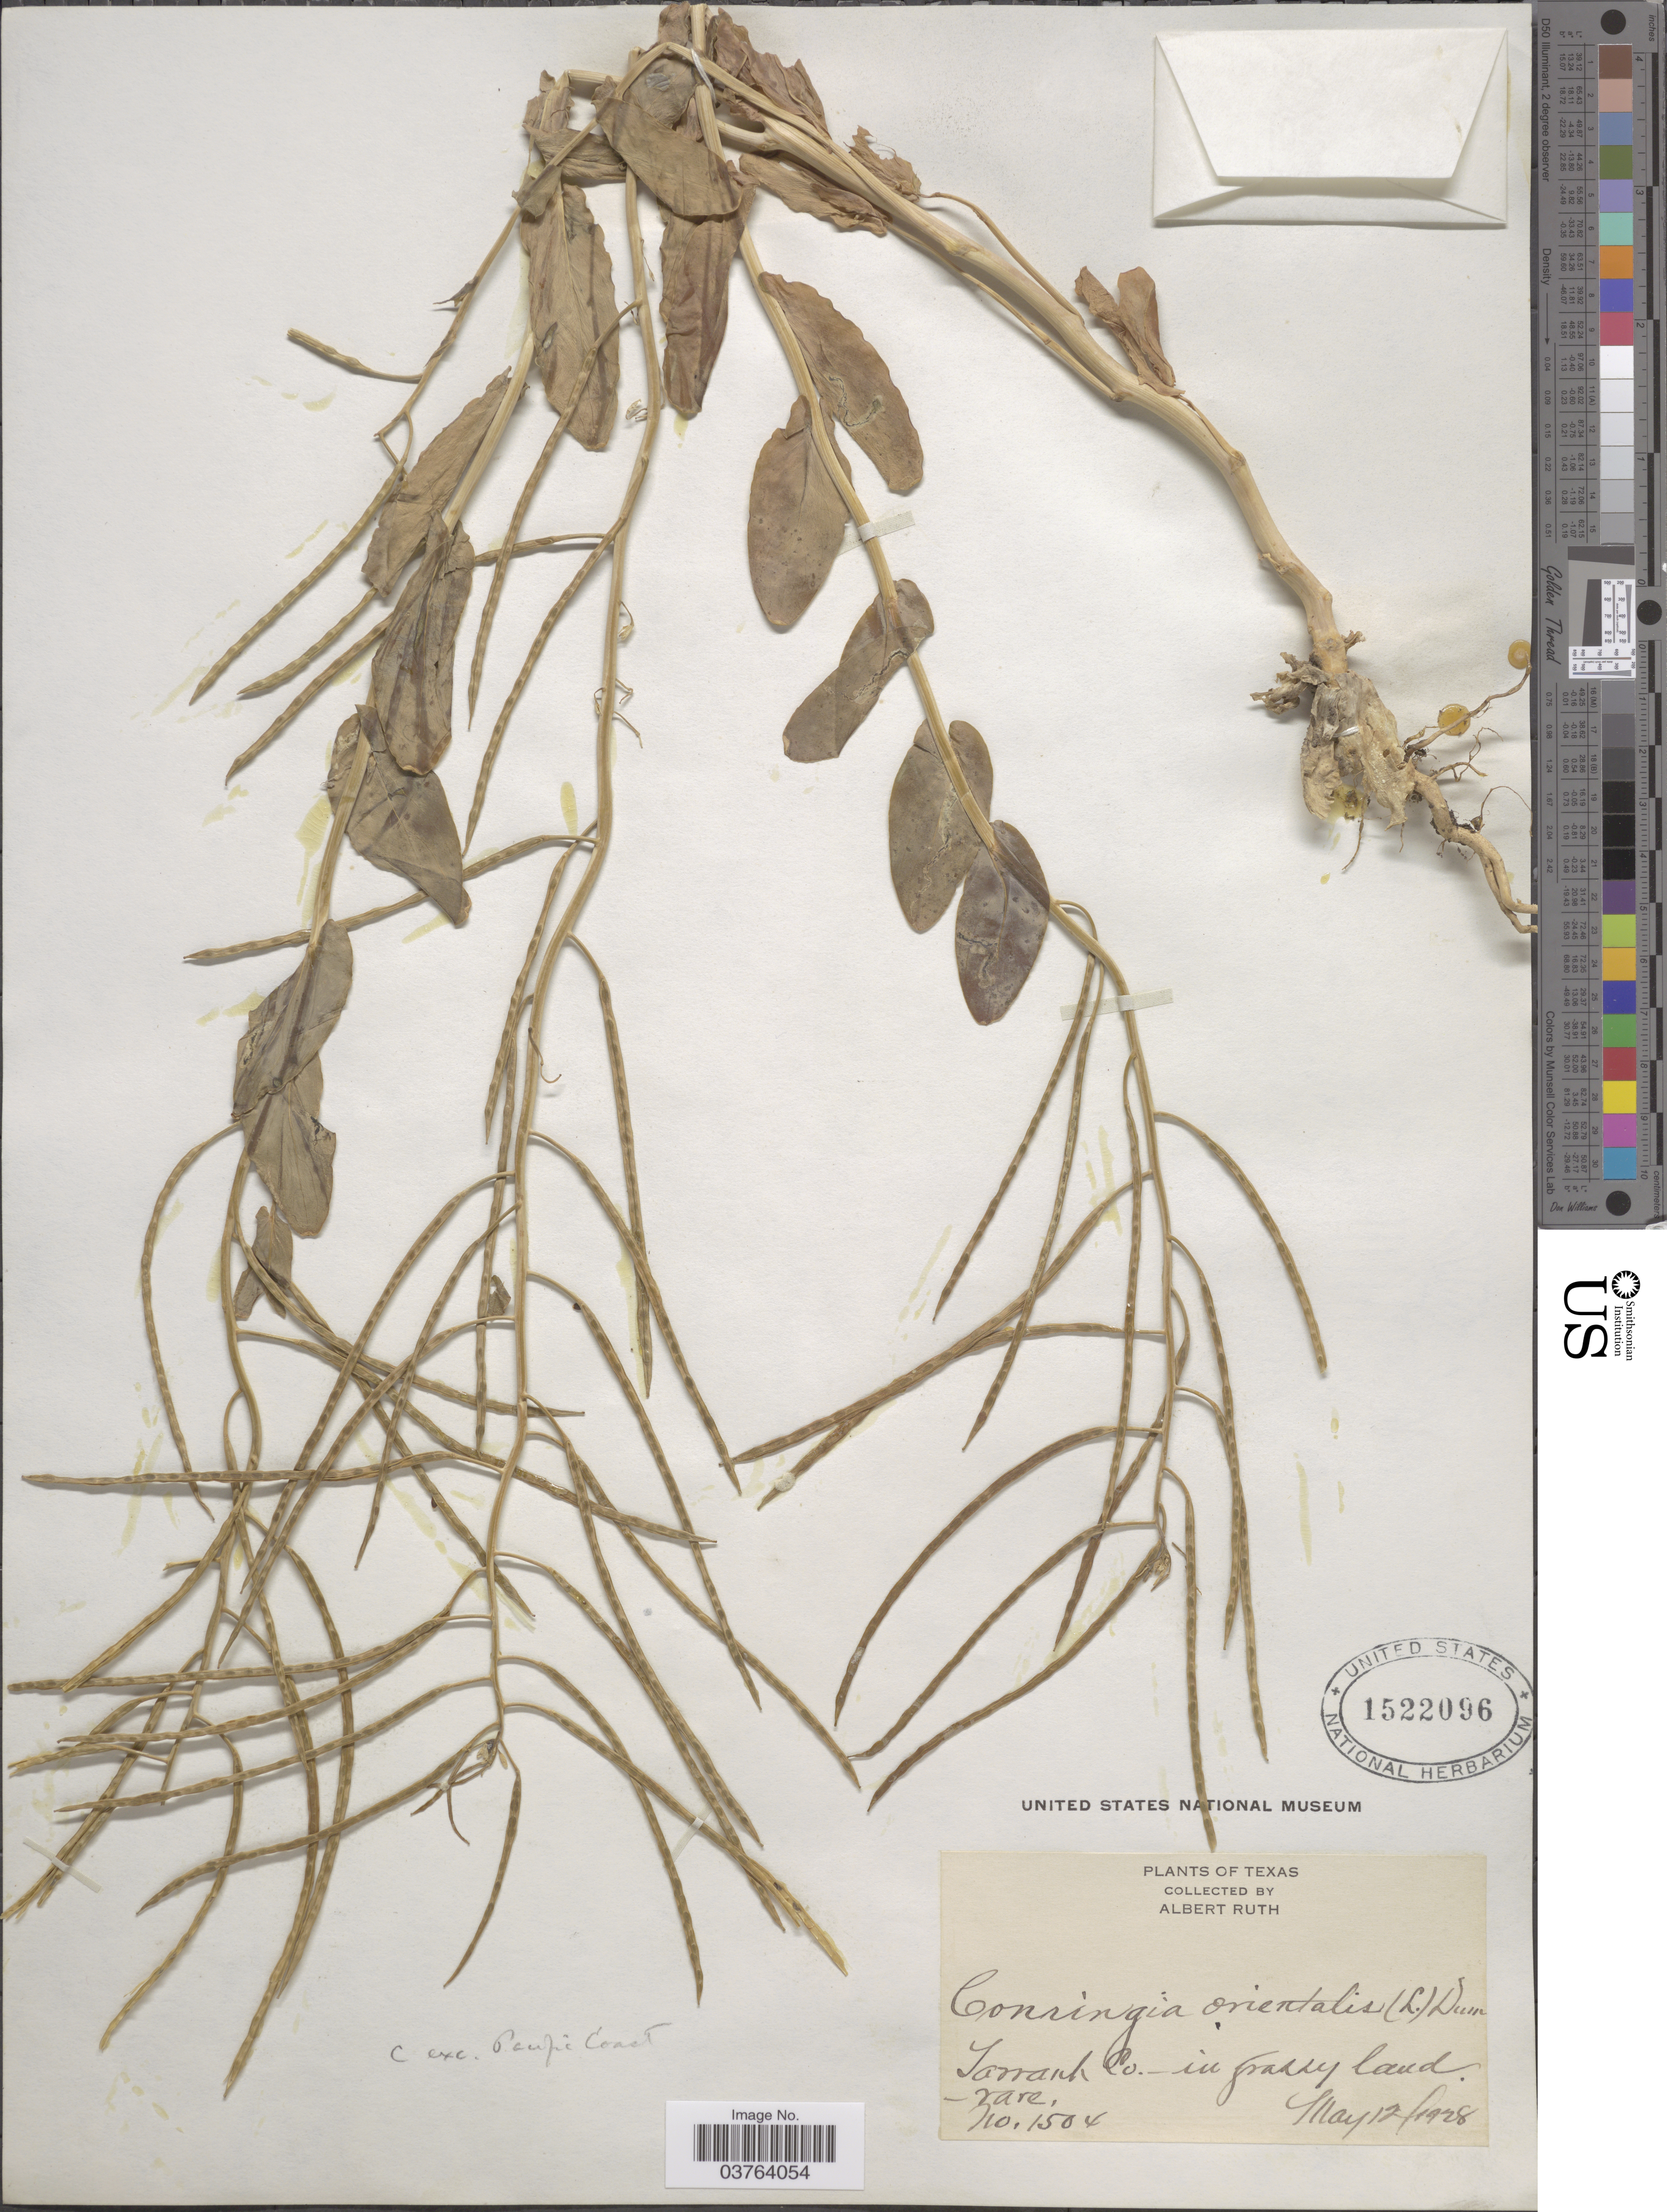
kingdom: Plantae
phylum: Tracheophyta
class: Magnoliopsida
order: Brassicales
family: Brassicaceae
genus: Conringia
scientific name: Conringia orientalis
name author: (L.) C. Presl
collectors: A. Ruth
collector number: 1504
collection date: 1928-05-12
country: United States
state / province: Texas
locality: Tarrant Co.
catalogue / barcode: US 1522096